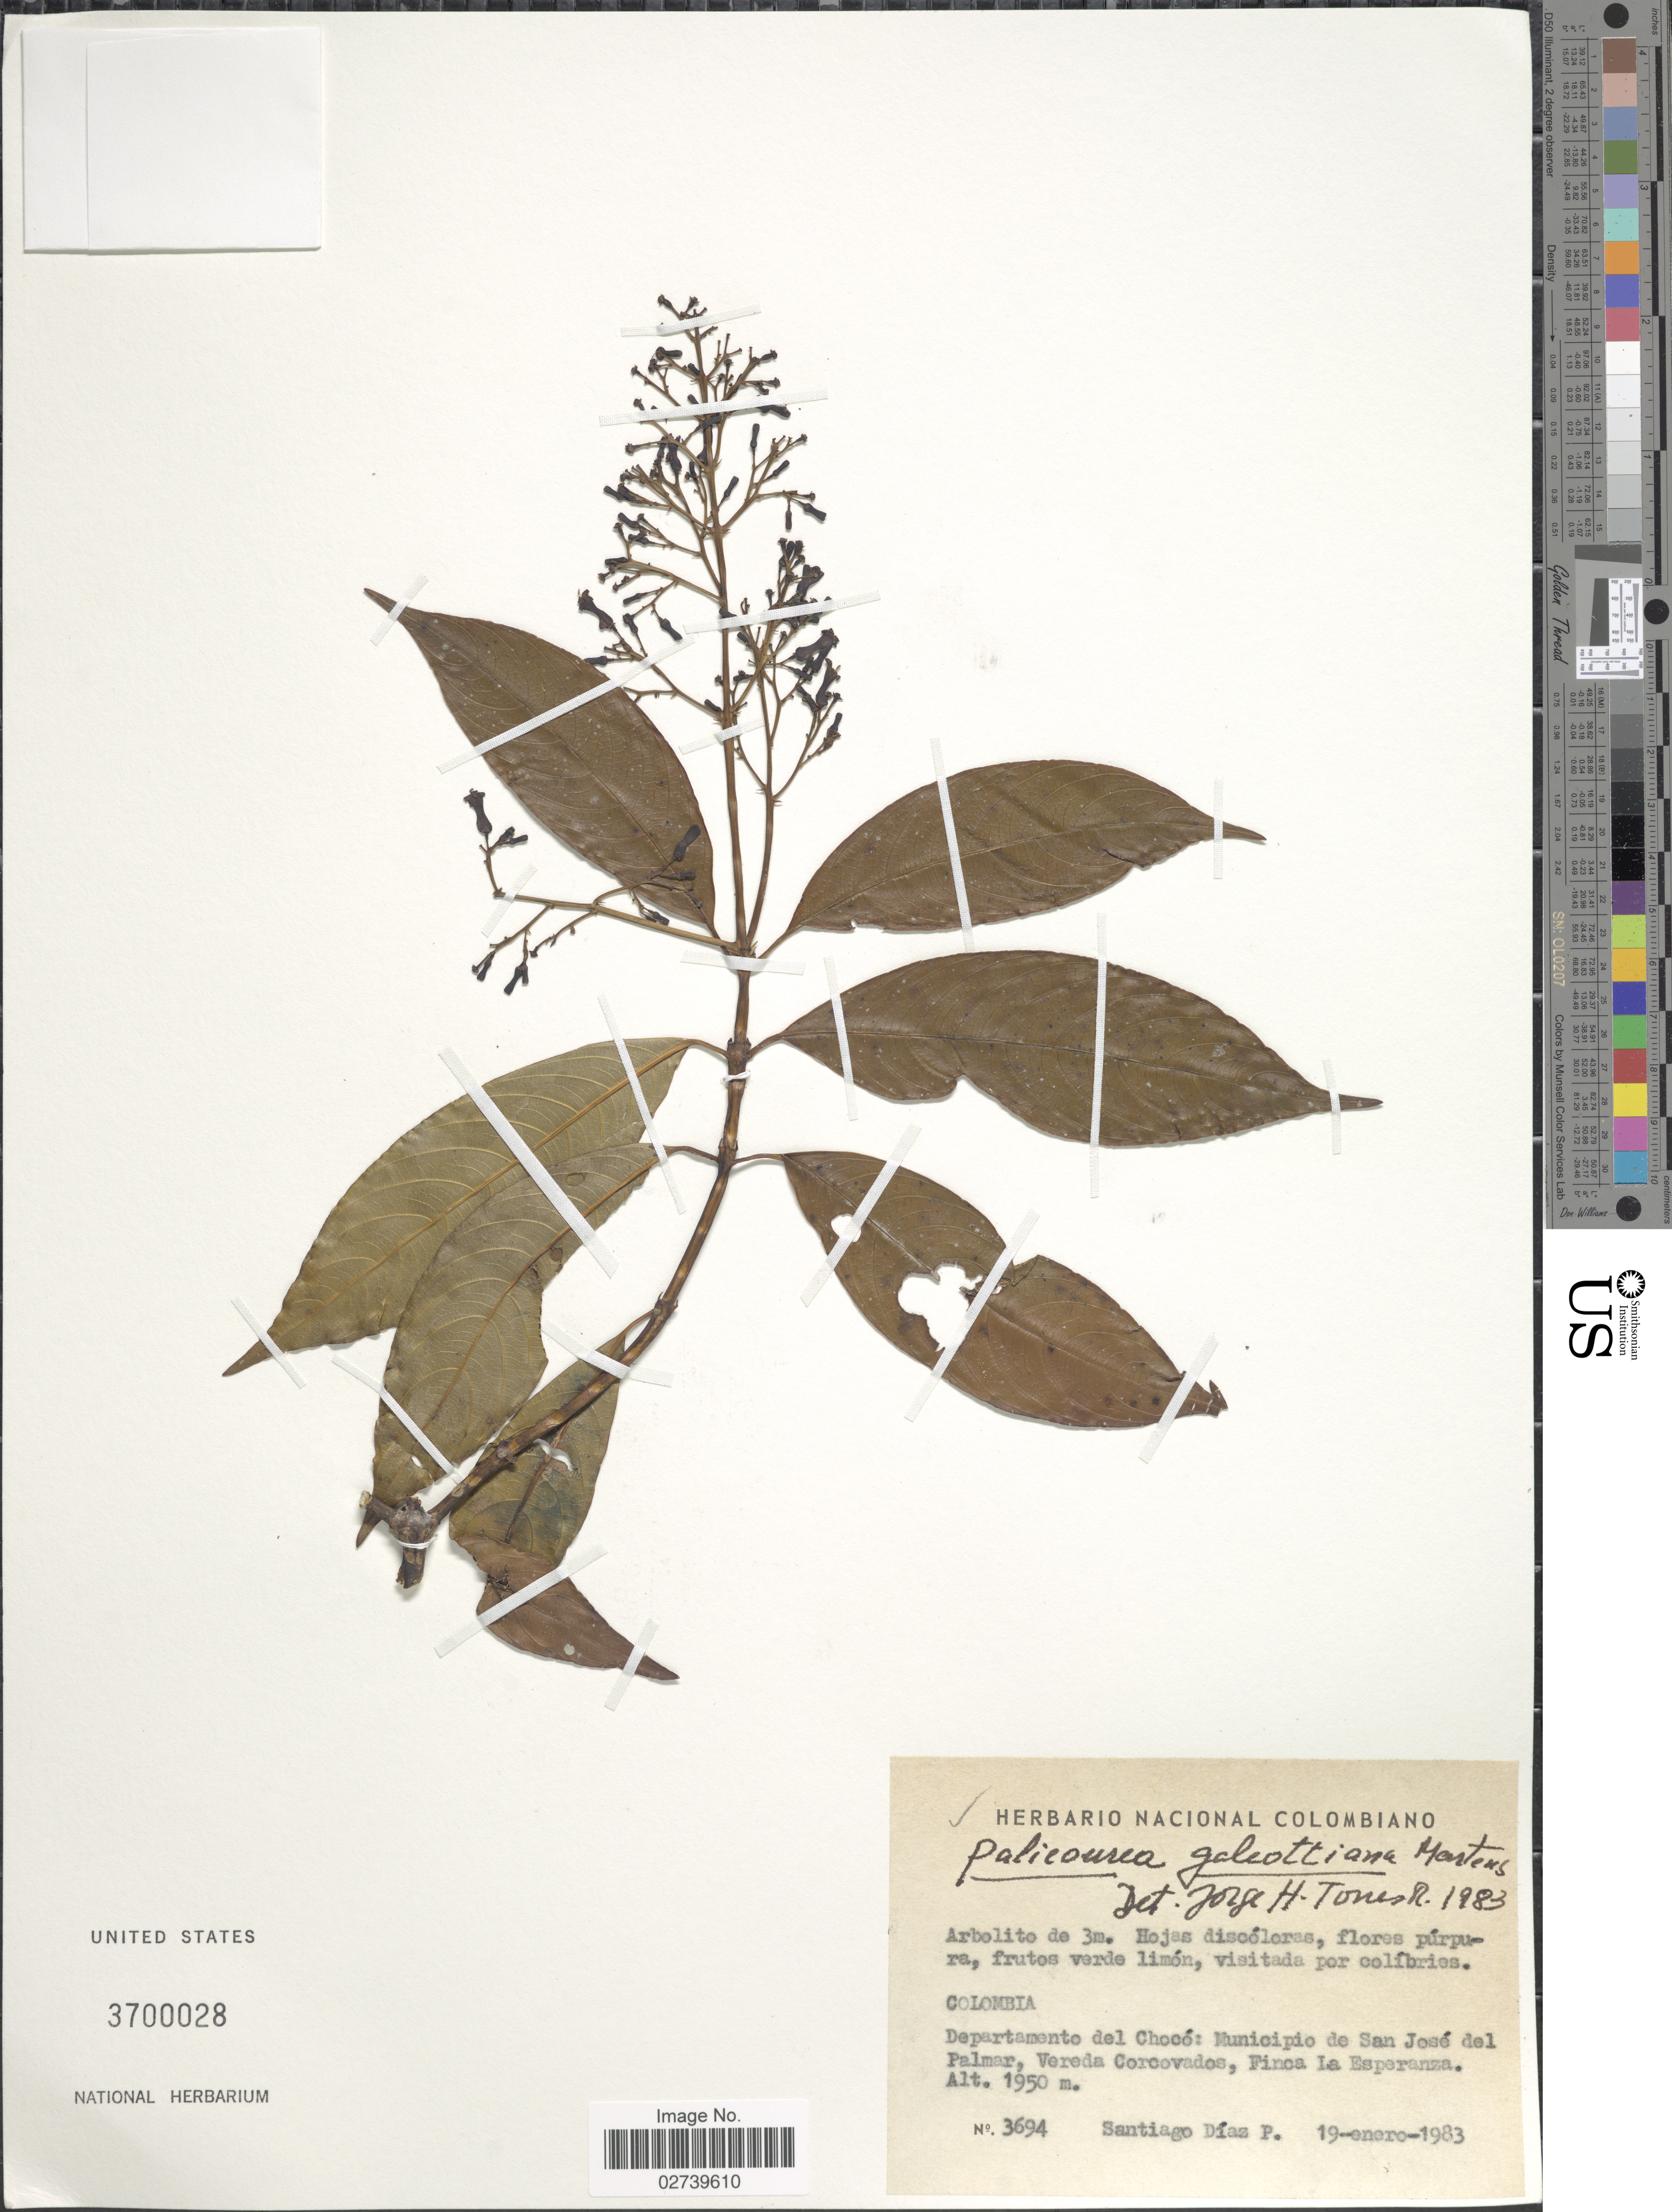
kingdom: Plantae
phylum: Tracheophyta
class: Magnoliopsida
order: Gentianales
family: Rubiaceae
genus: Palicourea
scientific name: Palicourea galeottiana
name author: M. Martens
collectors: S. Díaz Píedrahíta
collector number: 3694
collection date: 1983-01-19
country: Colombia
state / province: Chocó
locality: Municipio de San Jose del Palmar, Vereda Corcovados, Finca La Esperanza.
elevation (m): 1950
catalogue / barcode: US 3700028